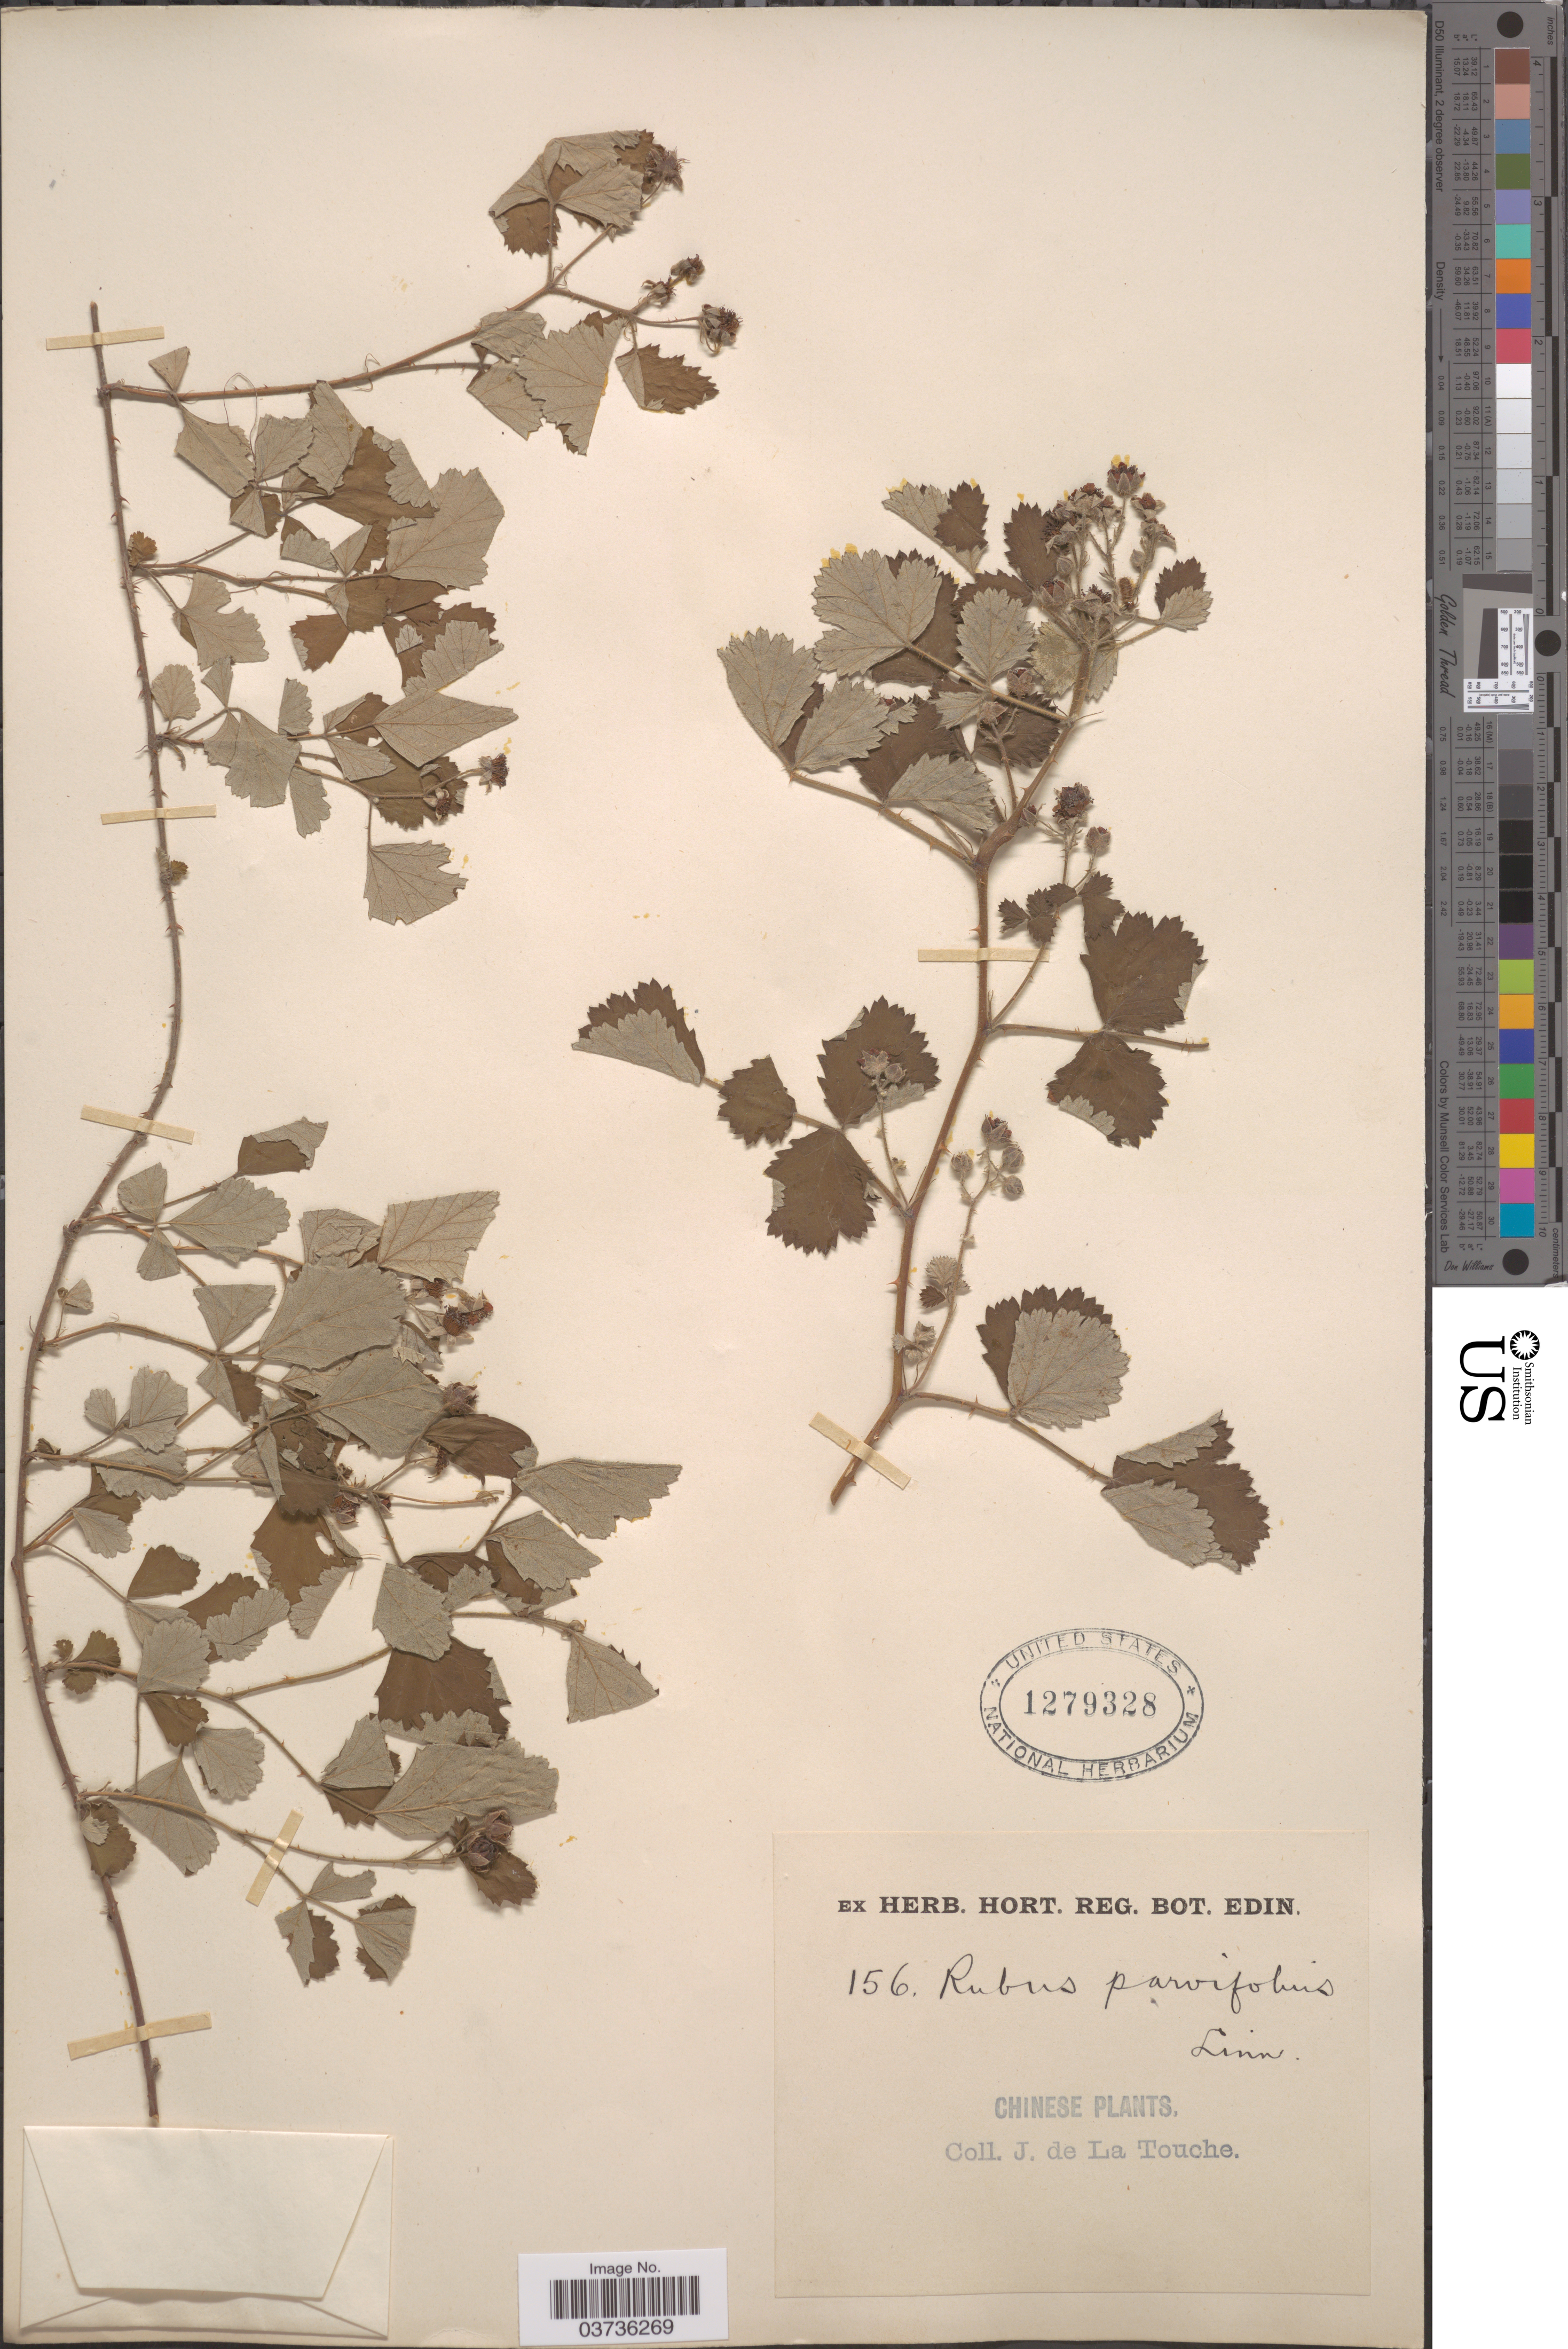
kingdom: Plantae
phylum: Tracheophyta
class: Magnoliopsida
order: Rosales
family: Rosaceae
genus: Rubus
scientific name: Rubus parvifolius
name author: L.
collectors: J. de la Touche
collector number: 156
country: China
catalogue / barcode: US 1279328